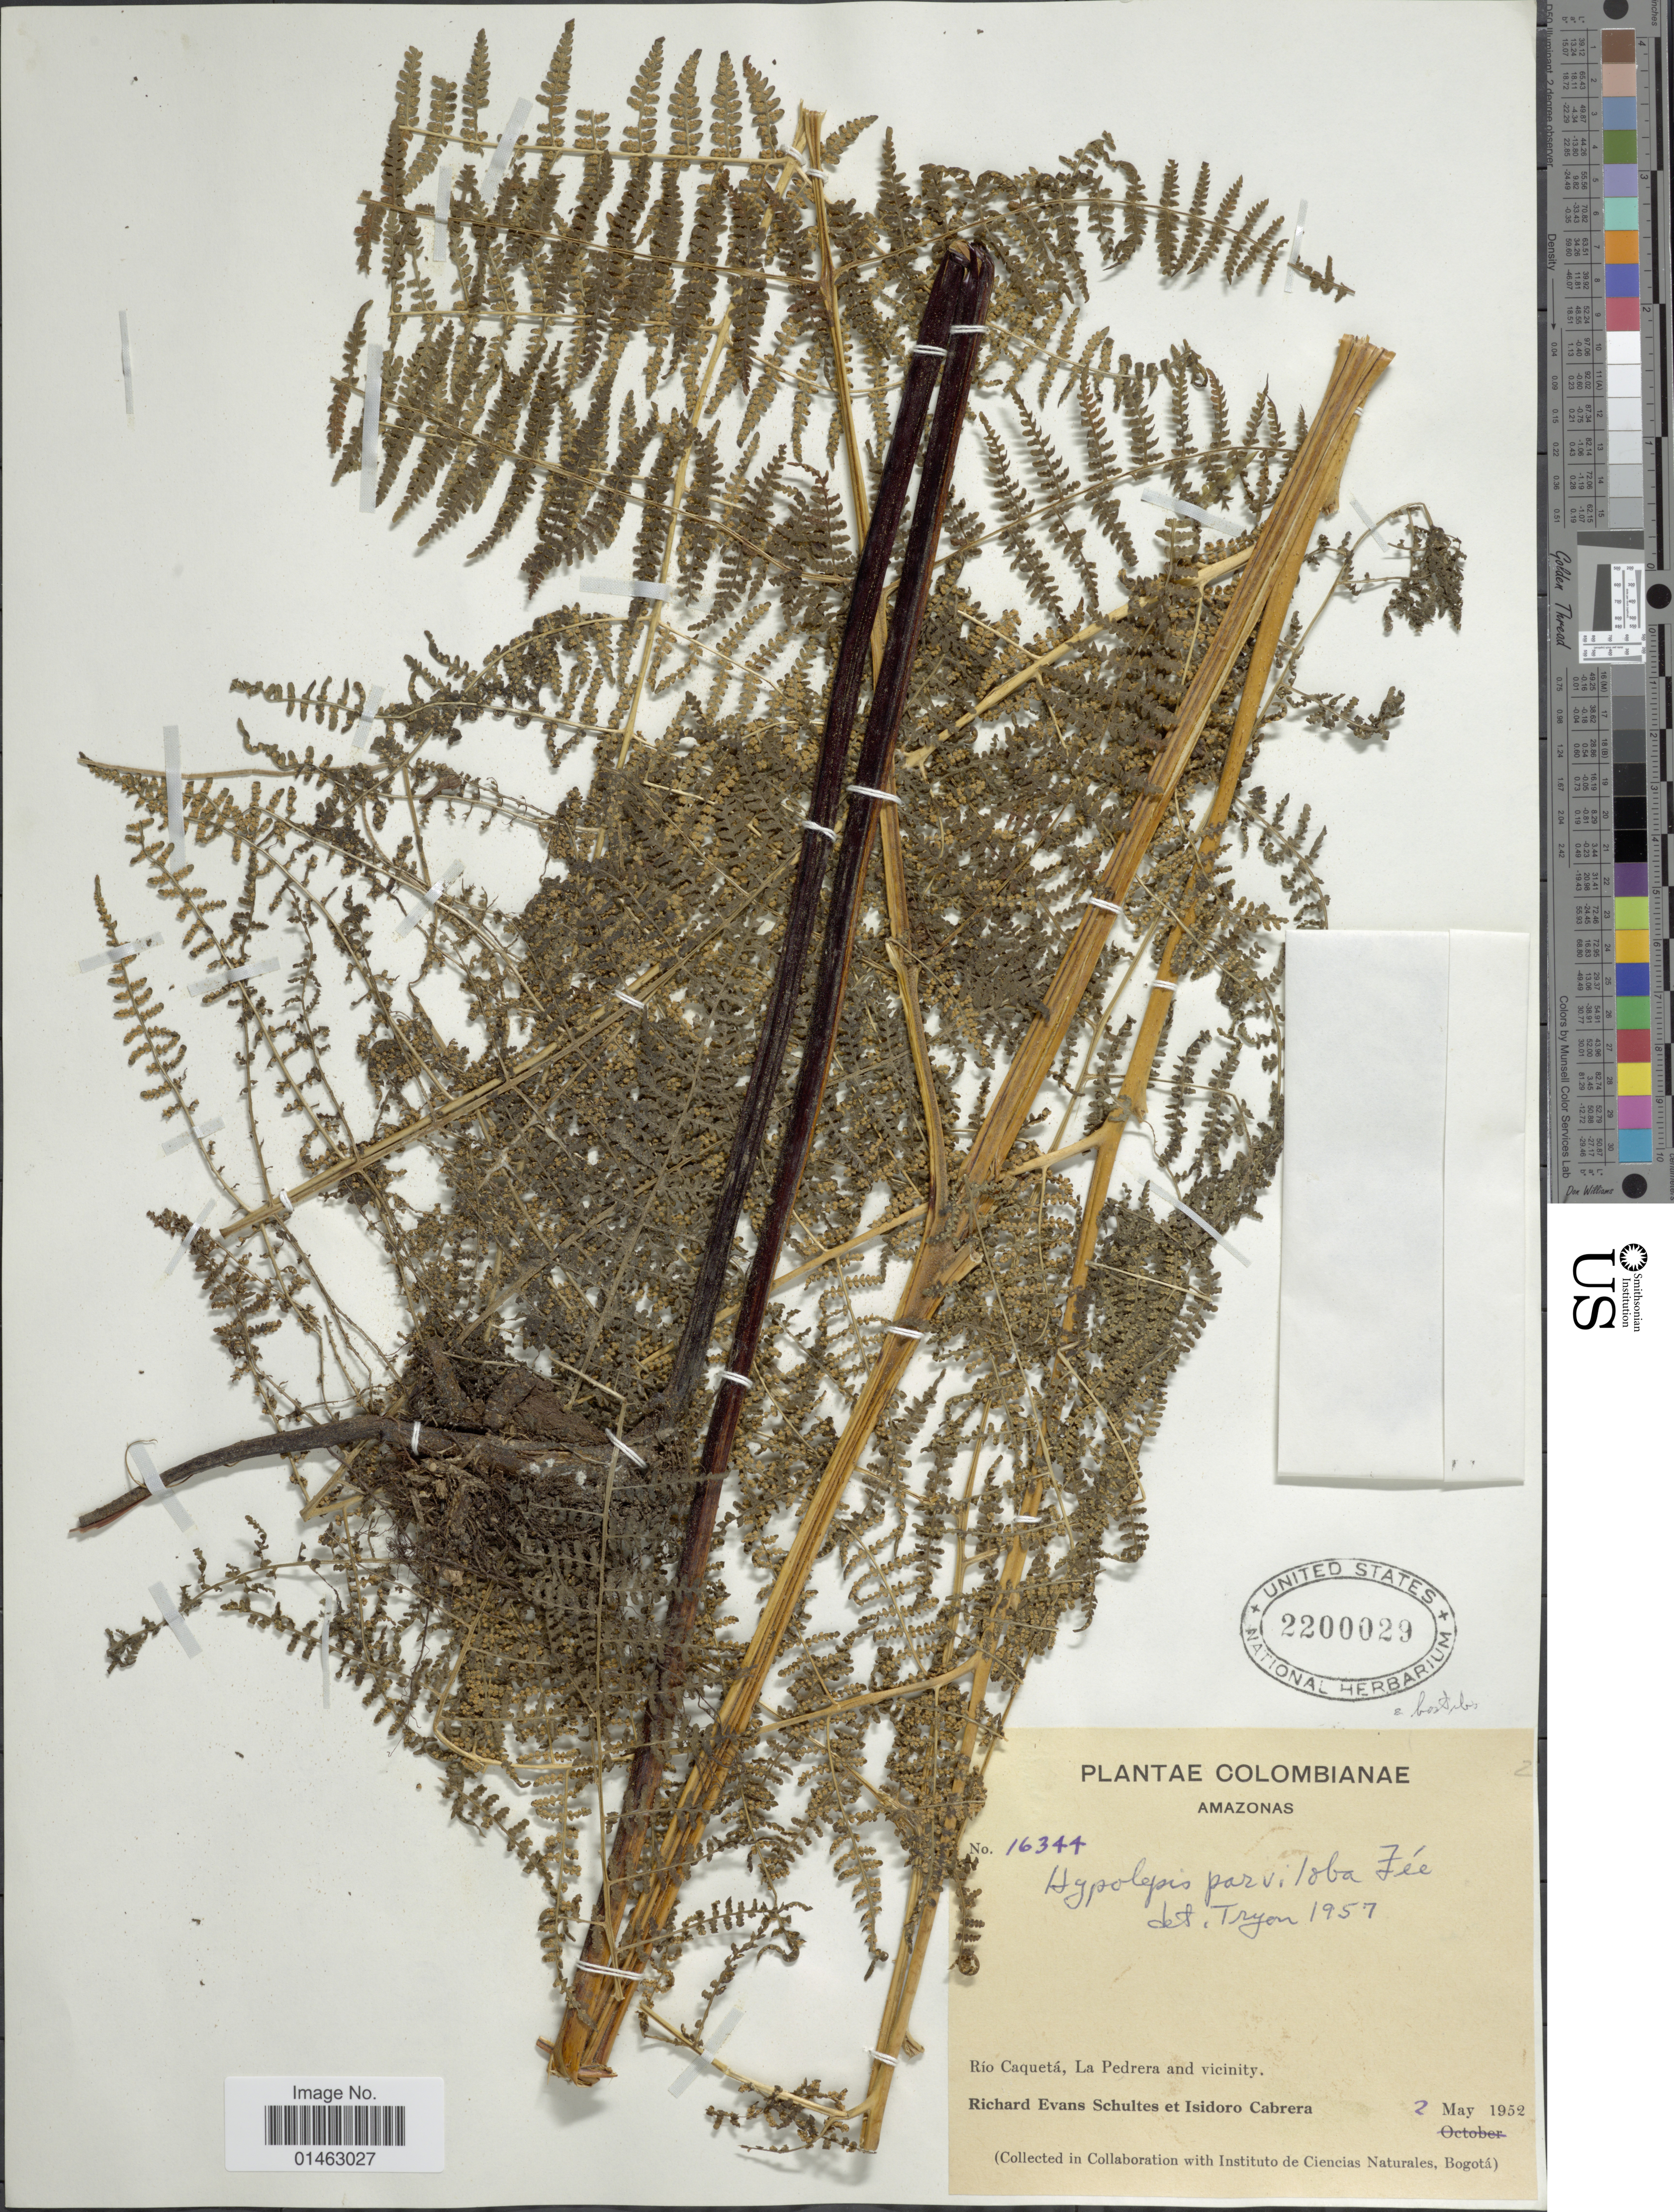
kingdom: Plantae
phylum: Tracheophyta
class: Polypodiopsida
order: Polypodiales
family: Dennstaedtiaceae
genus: Hypolepis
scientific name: Hypolepis hostilis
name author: (Kunze) C. Presl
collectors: R. E. Schultes & I. Cabrera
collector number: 16344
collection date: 1952-05-02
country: Colombia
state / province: Amazônas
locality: Río Caquetá, La Pedrera and vicinity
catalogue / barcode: US 2200029